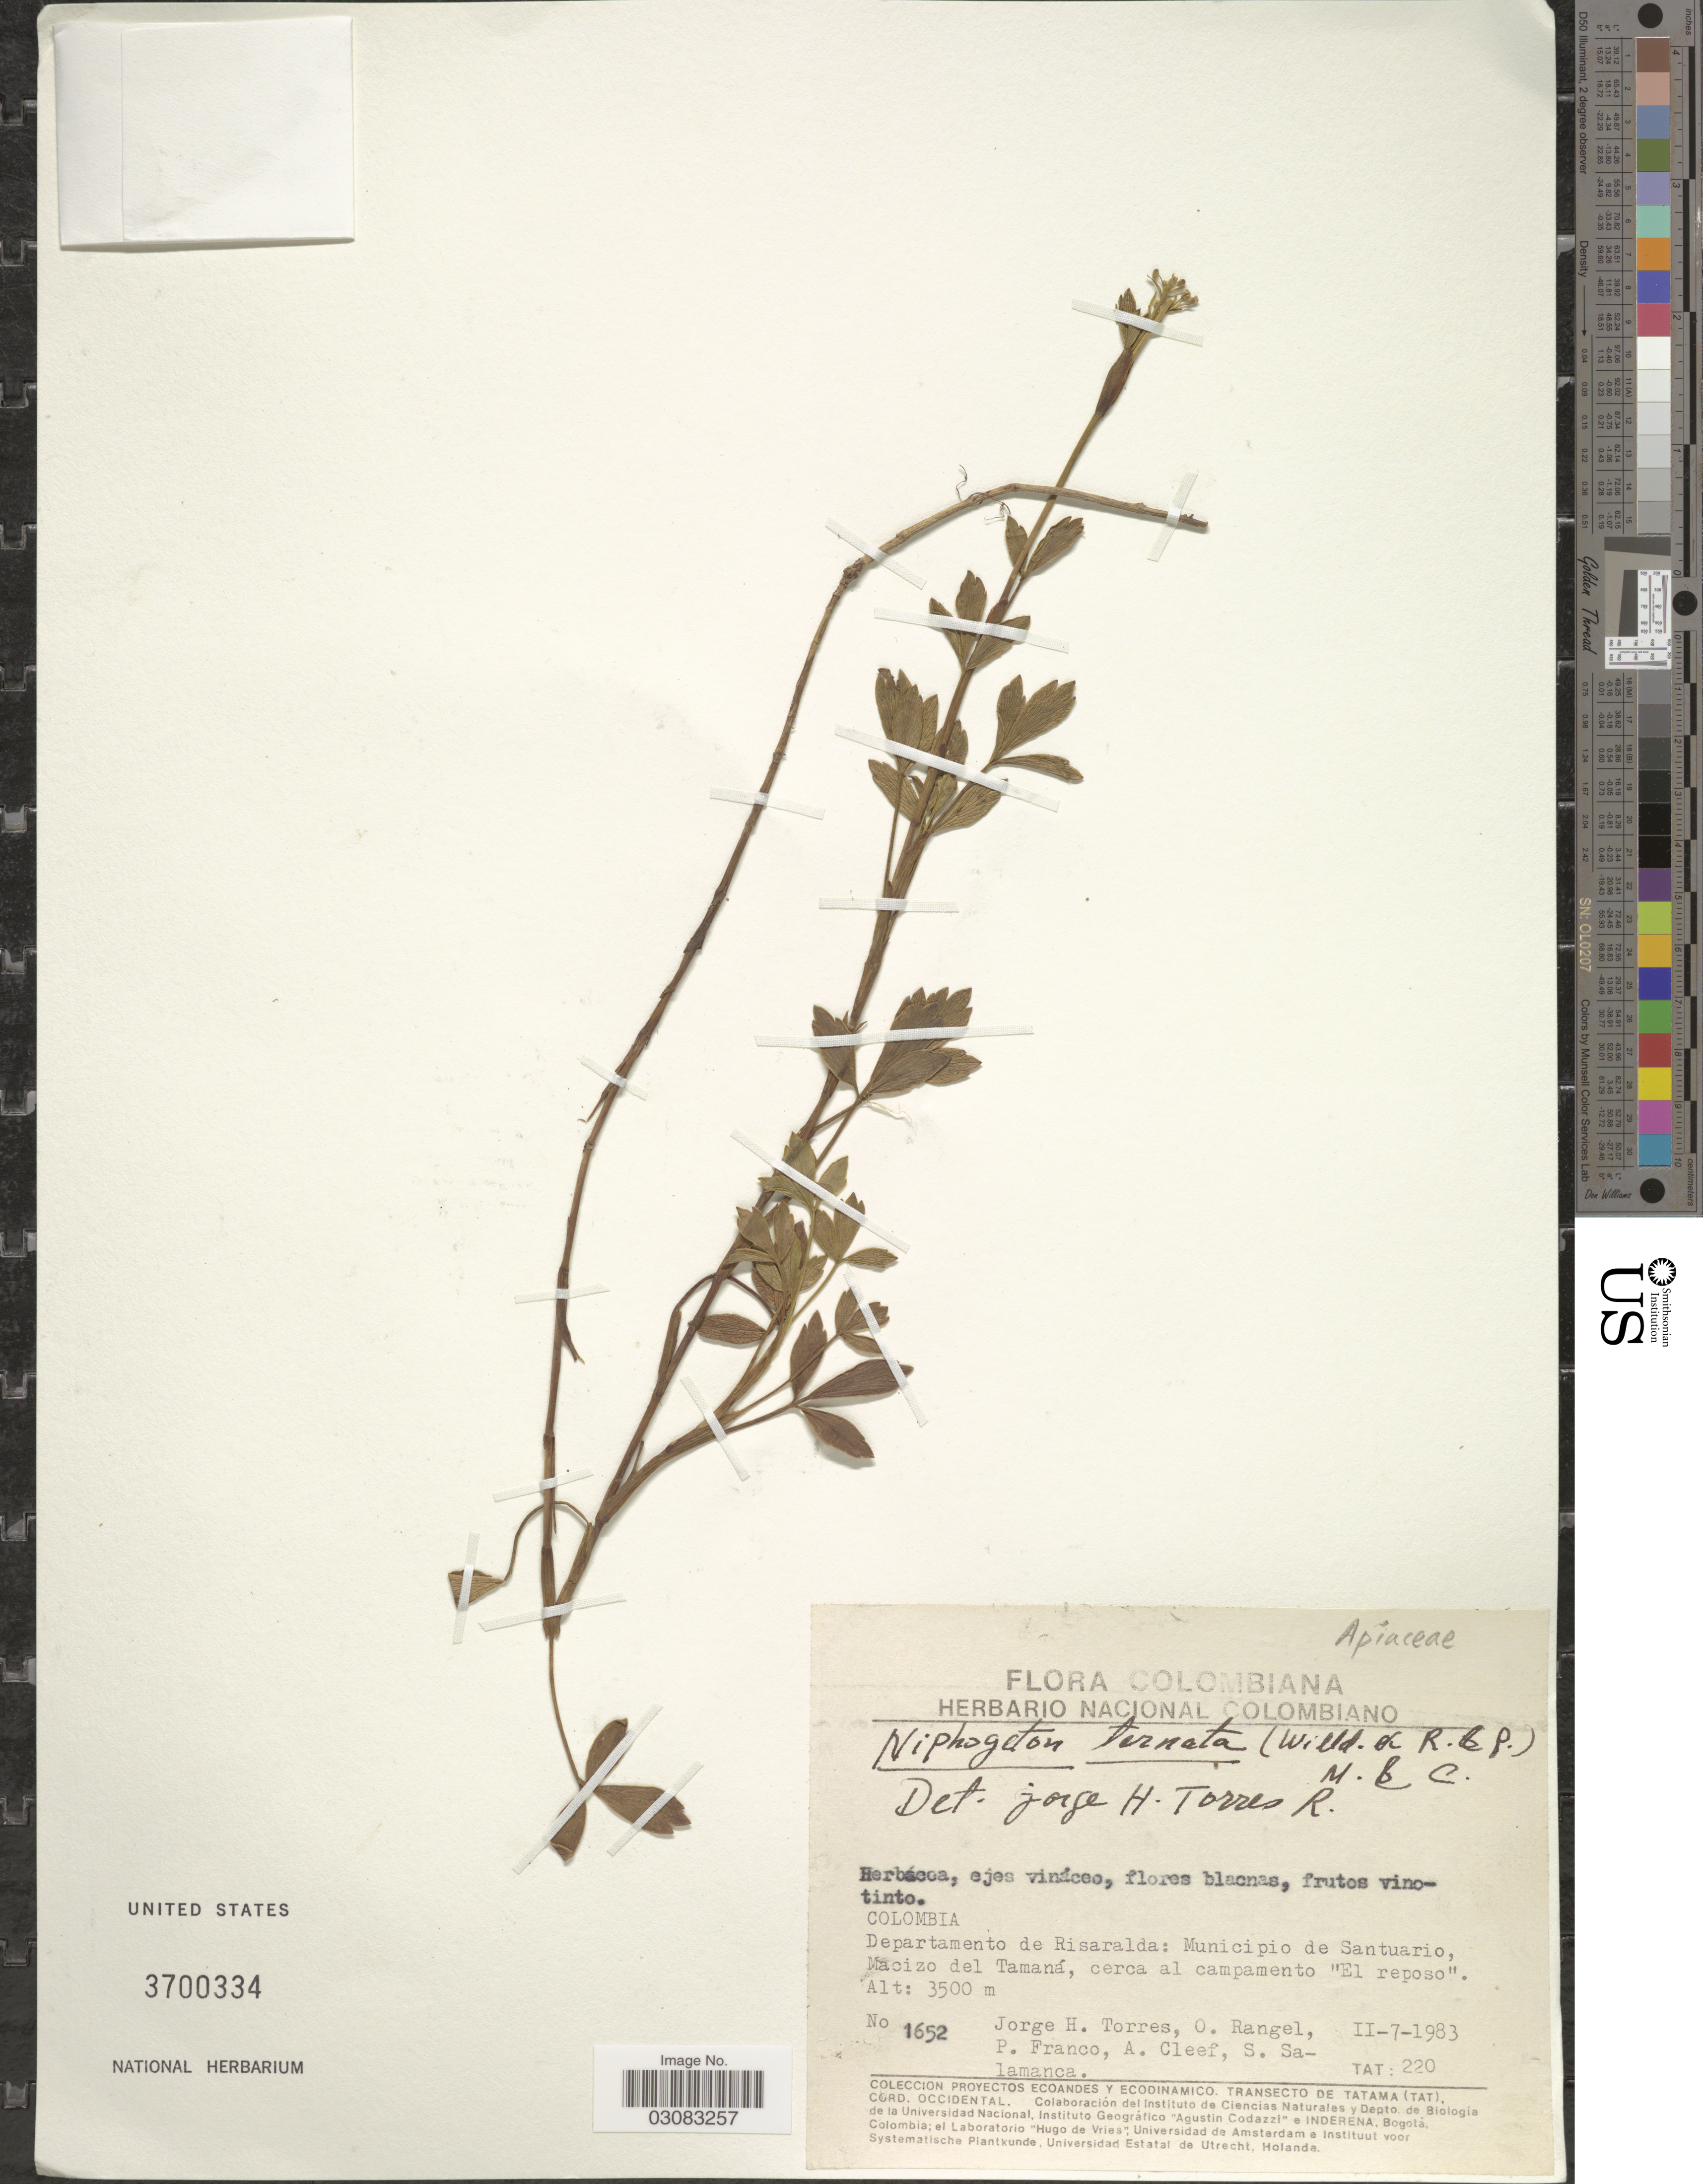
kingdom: Plantae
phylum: Tracheophyta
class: Magnoliopsida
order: Apiales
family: Apiaceae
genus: Niphogeton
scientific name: Niphogeton ternata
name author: (Willd. ex Schltr.) Mathias & Constance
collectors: J. H. Torres, O. Rangel, P. Franco, A. M. Cleef & S. Salamanca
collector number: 1652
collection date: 1983-02-07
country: Colombia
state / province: Risaralda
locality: Departamento de Risaralda: Municipio de Santuario, Macizo del Tamaná, cerca al campamento "El reposo".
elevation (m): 3500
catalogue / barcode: US 3700334